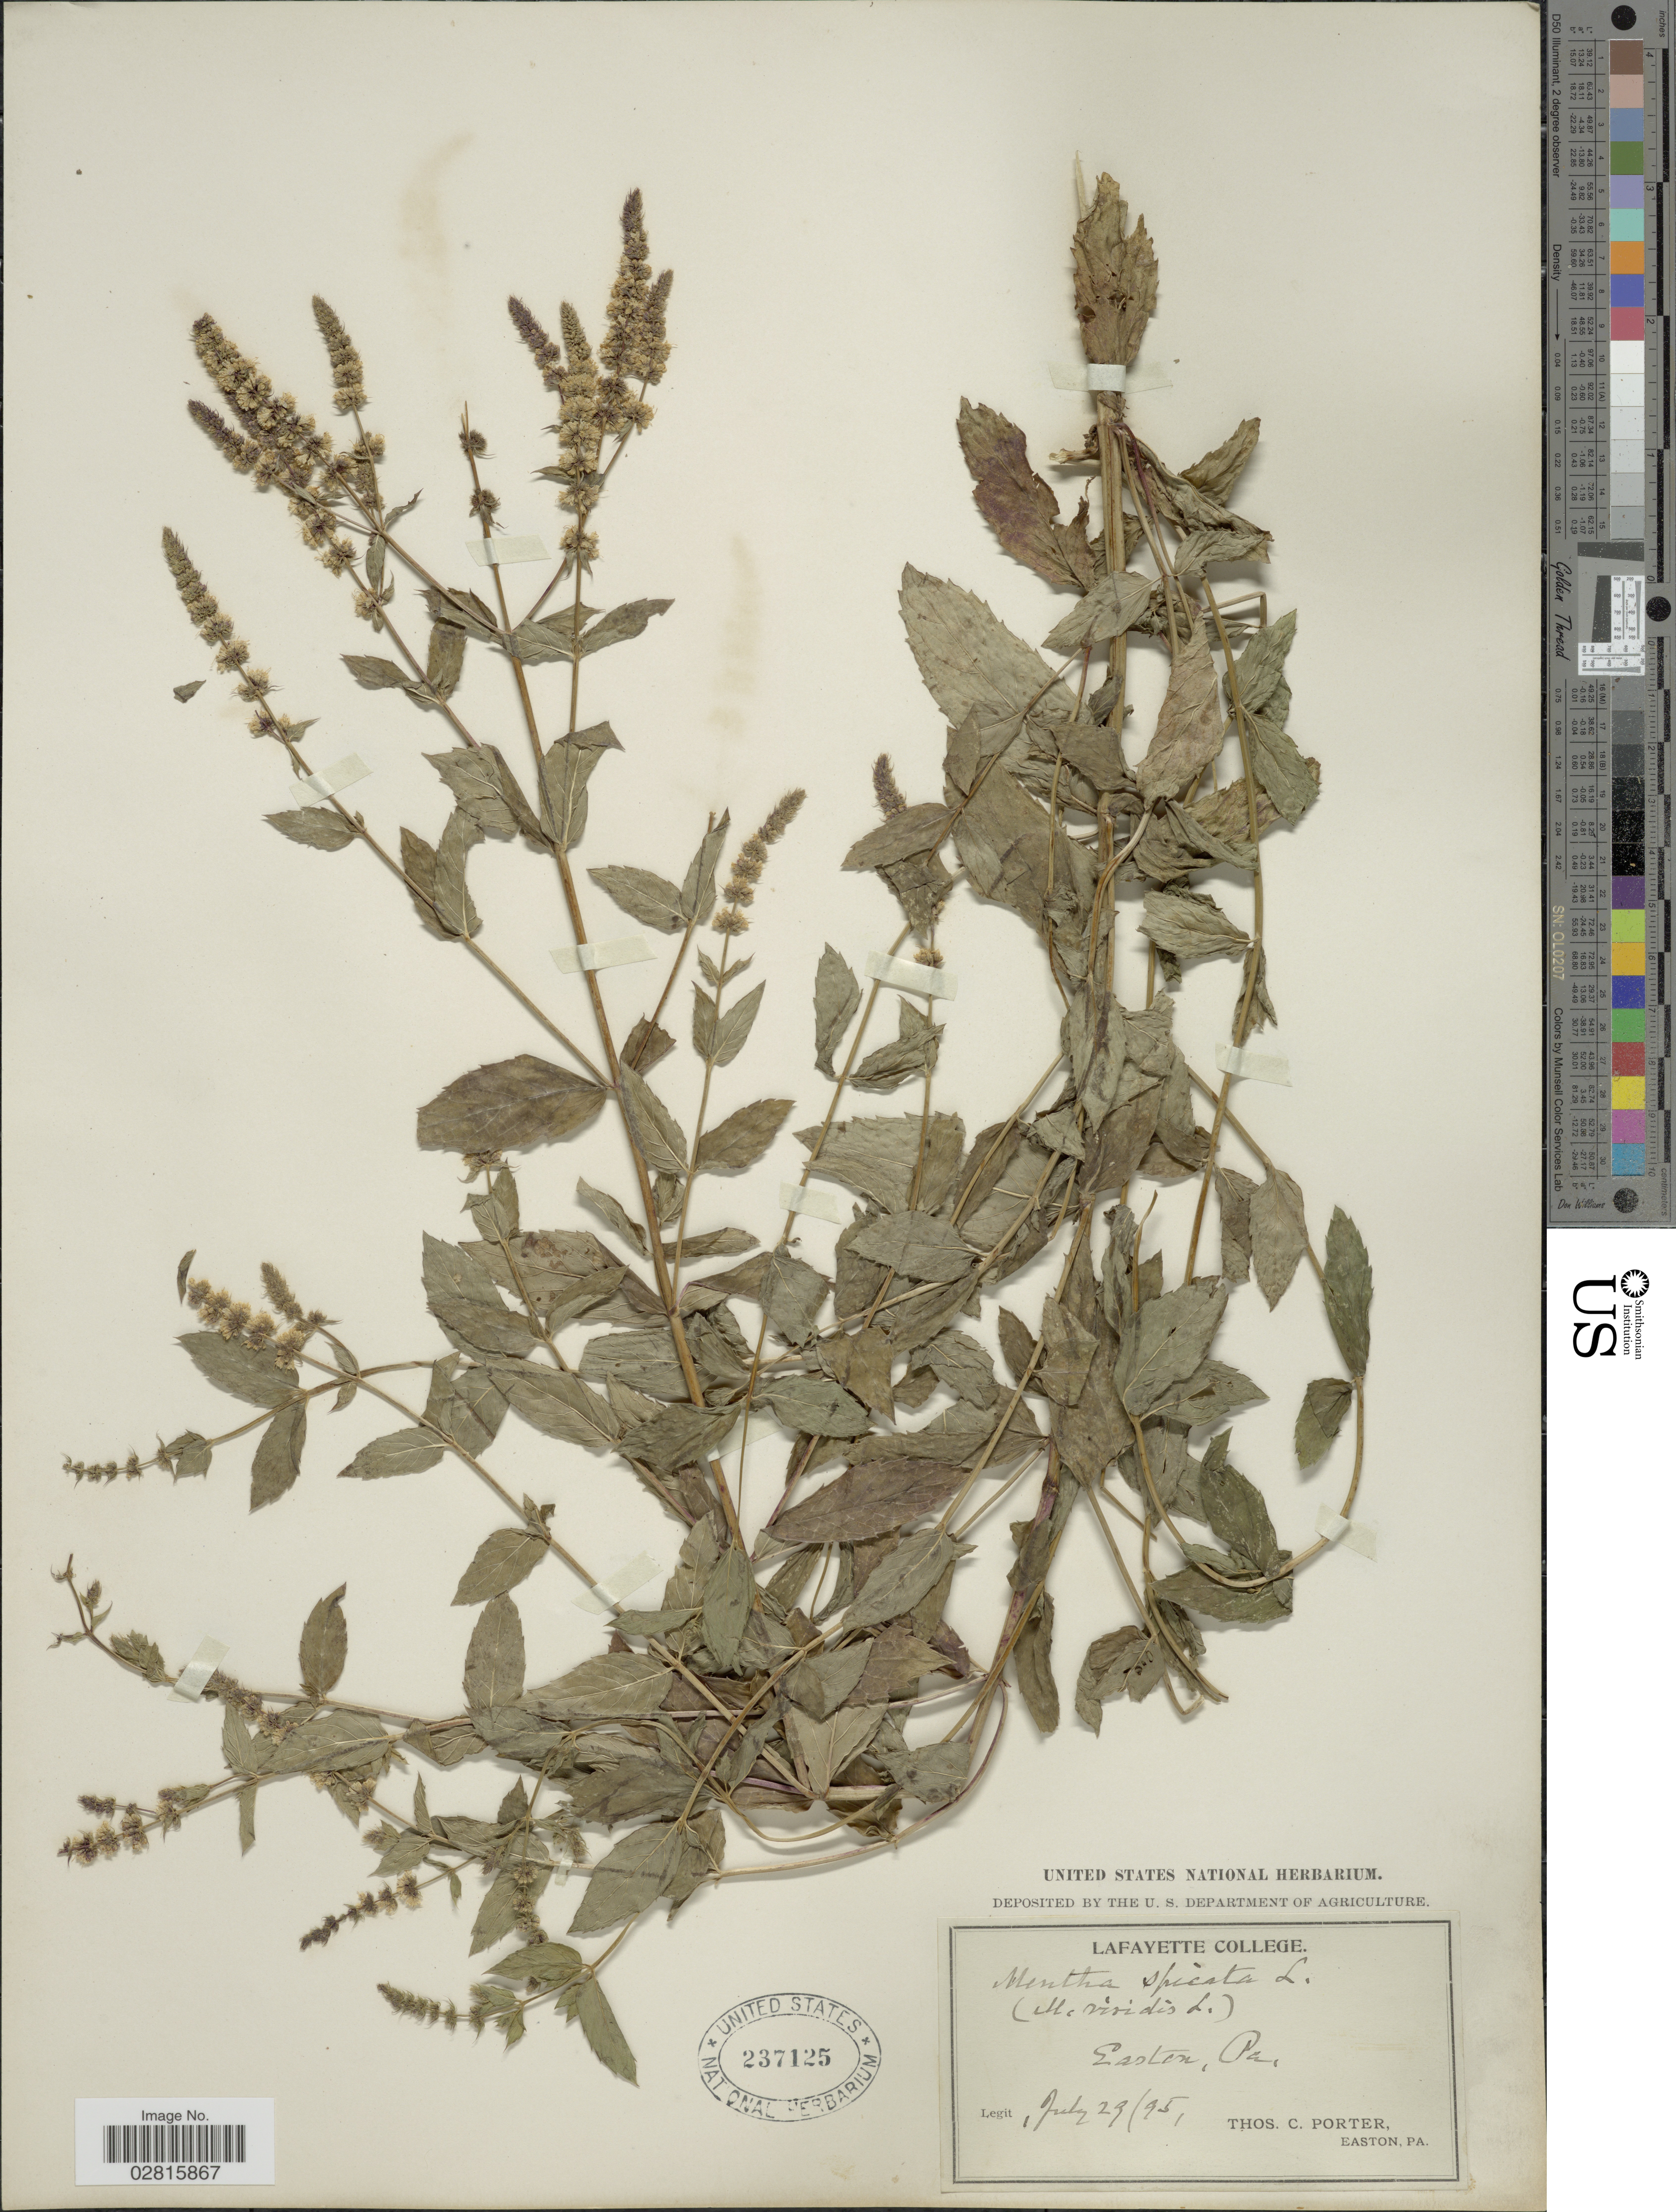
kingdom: Plantae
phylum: Tracheophyta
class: Magnoliopsida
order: Lamiales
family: Lamiaceae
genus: Mentha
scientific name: Mentha spicata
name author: L.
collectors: T. Porter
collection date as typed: Transcribed d/m/y: 29/7/95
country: United States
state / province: Pennsylvania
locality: Easten, Pa.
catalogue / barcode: US 237125